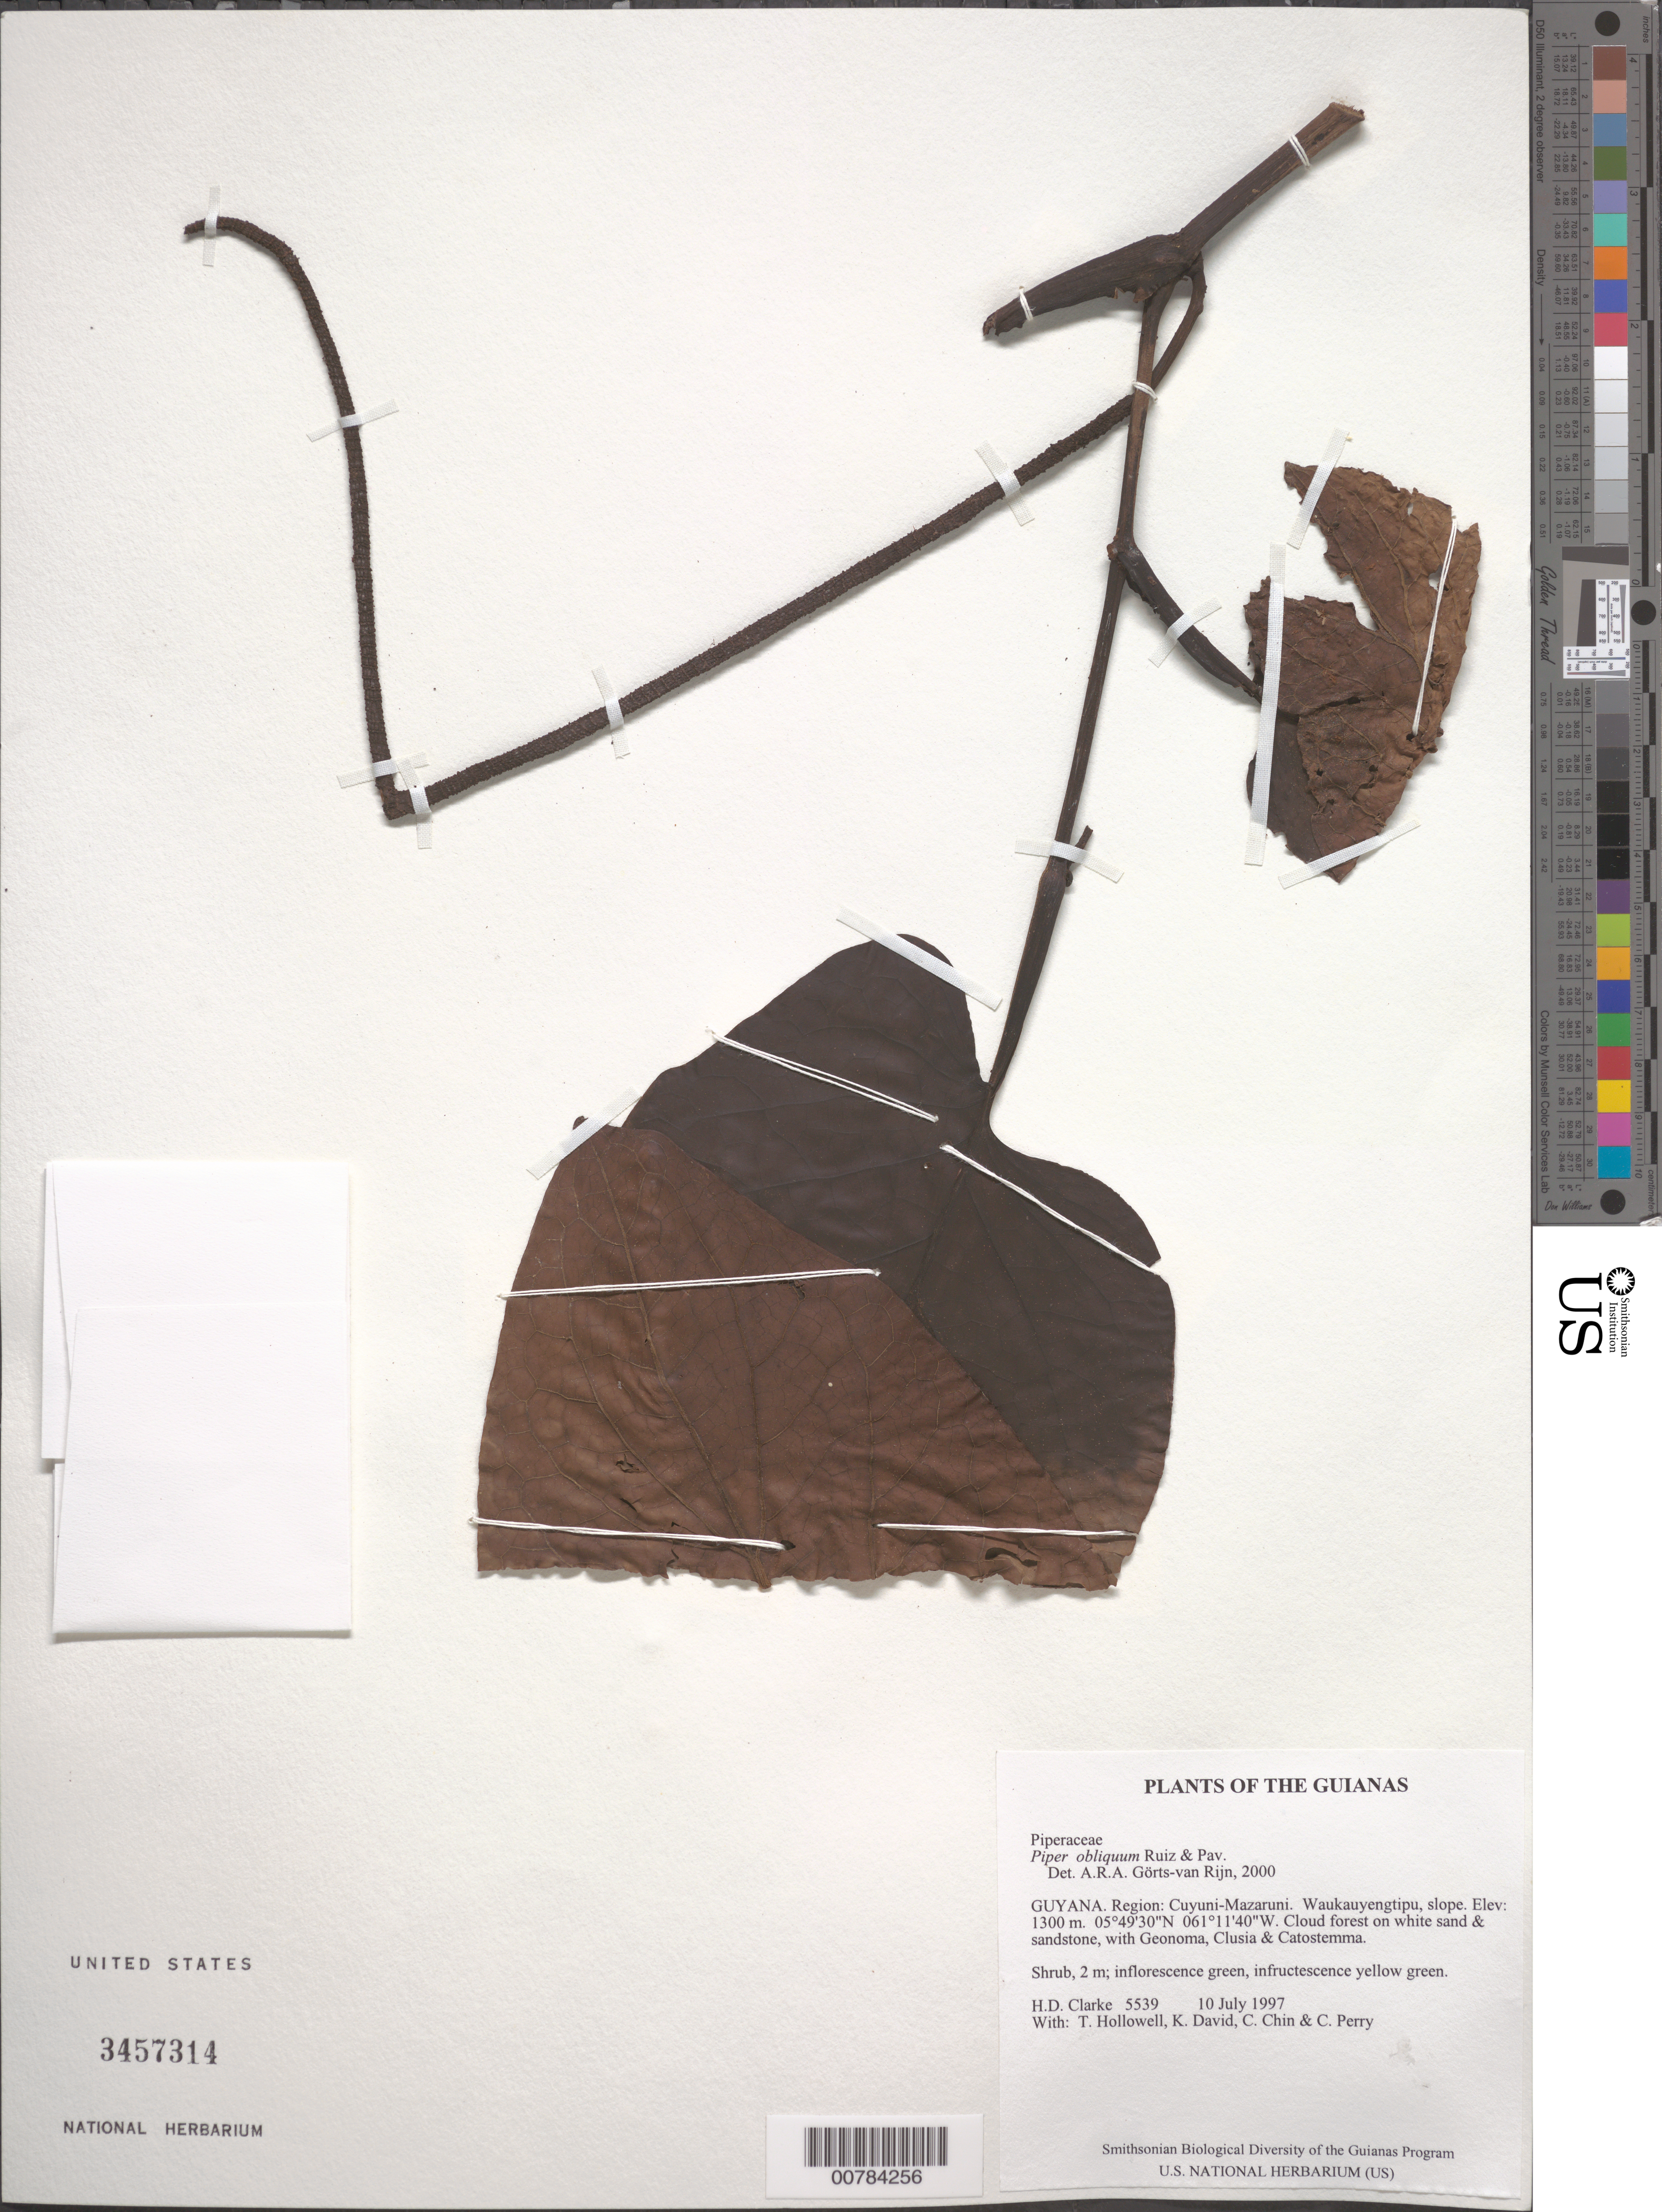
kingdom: Plantae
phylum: Tracheophyta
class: Magnoliopsida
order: Piperales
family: Piperaceae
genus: Piper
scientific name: Piper obliquum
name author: Ruiz & Pav.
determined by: Görts-van Rijn, A. R. A.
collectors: H. D. Clarke, T. Hollowell, K. David, C. Chin & C. Perry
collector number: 5539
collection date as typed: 10 July 1997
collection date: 1997-07-10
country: Guyana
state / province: Cuyuni-Mazaruni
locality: Waukauyengtipu, slope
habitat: Cloud forest on white sand & sandstone, with Geonoma, Clusia & Catostemma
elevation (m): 1300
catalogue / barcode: US 3457314